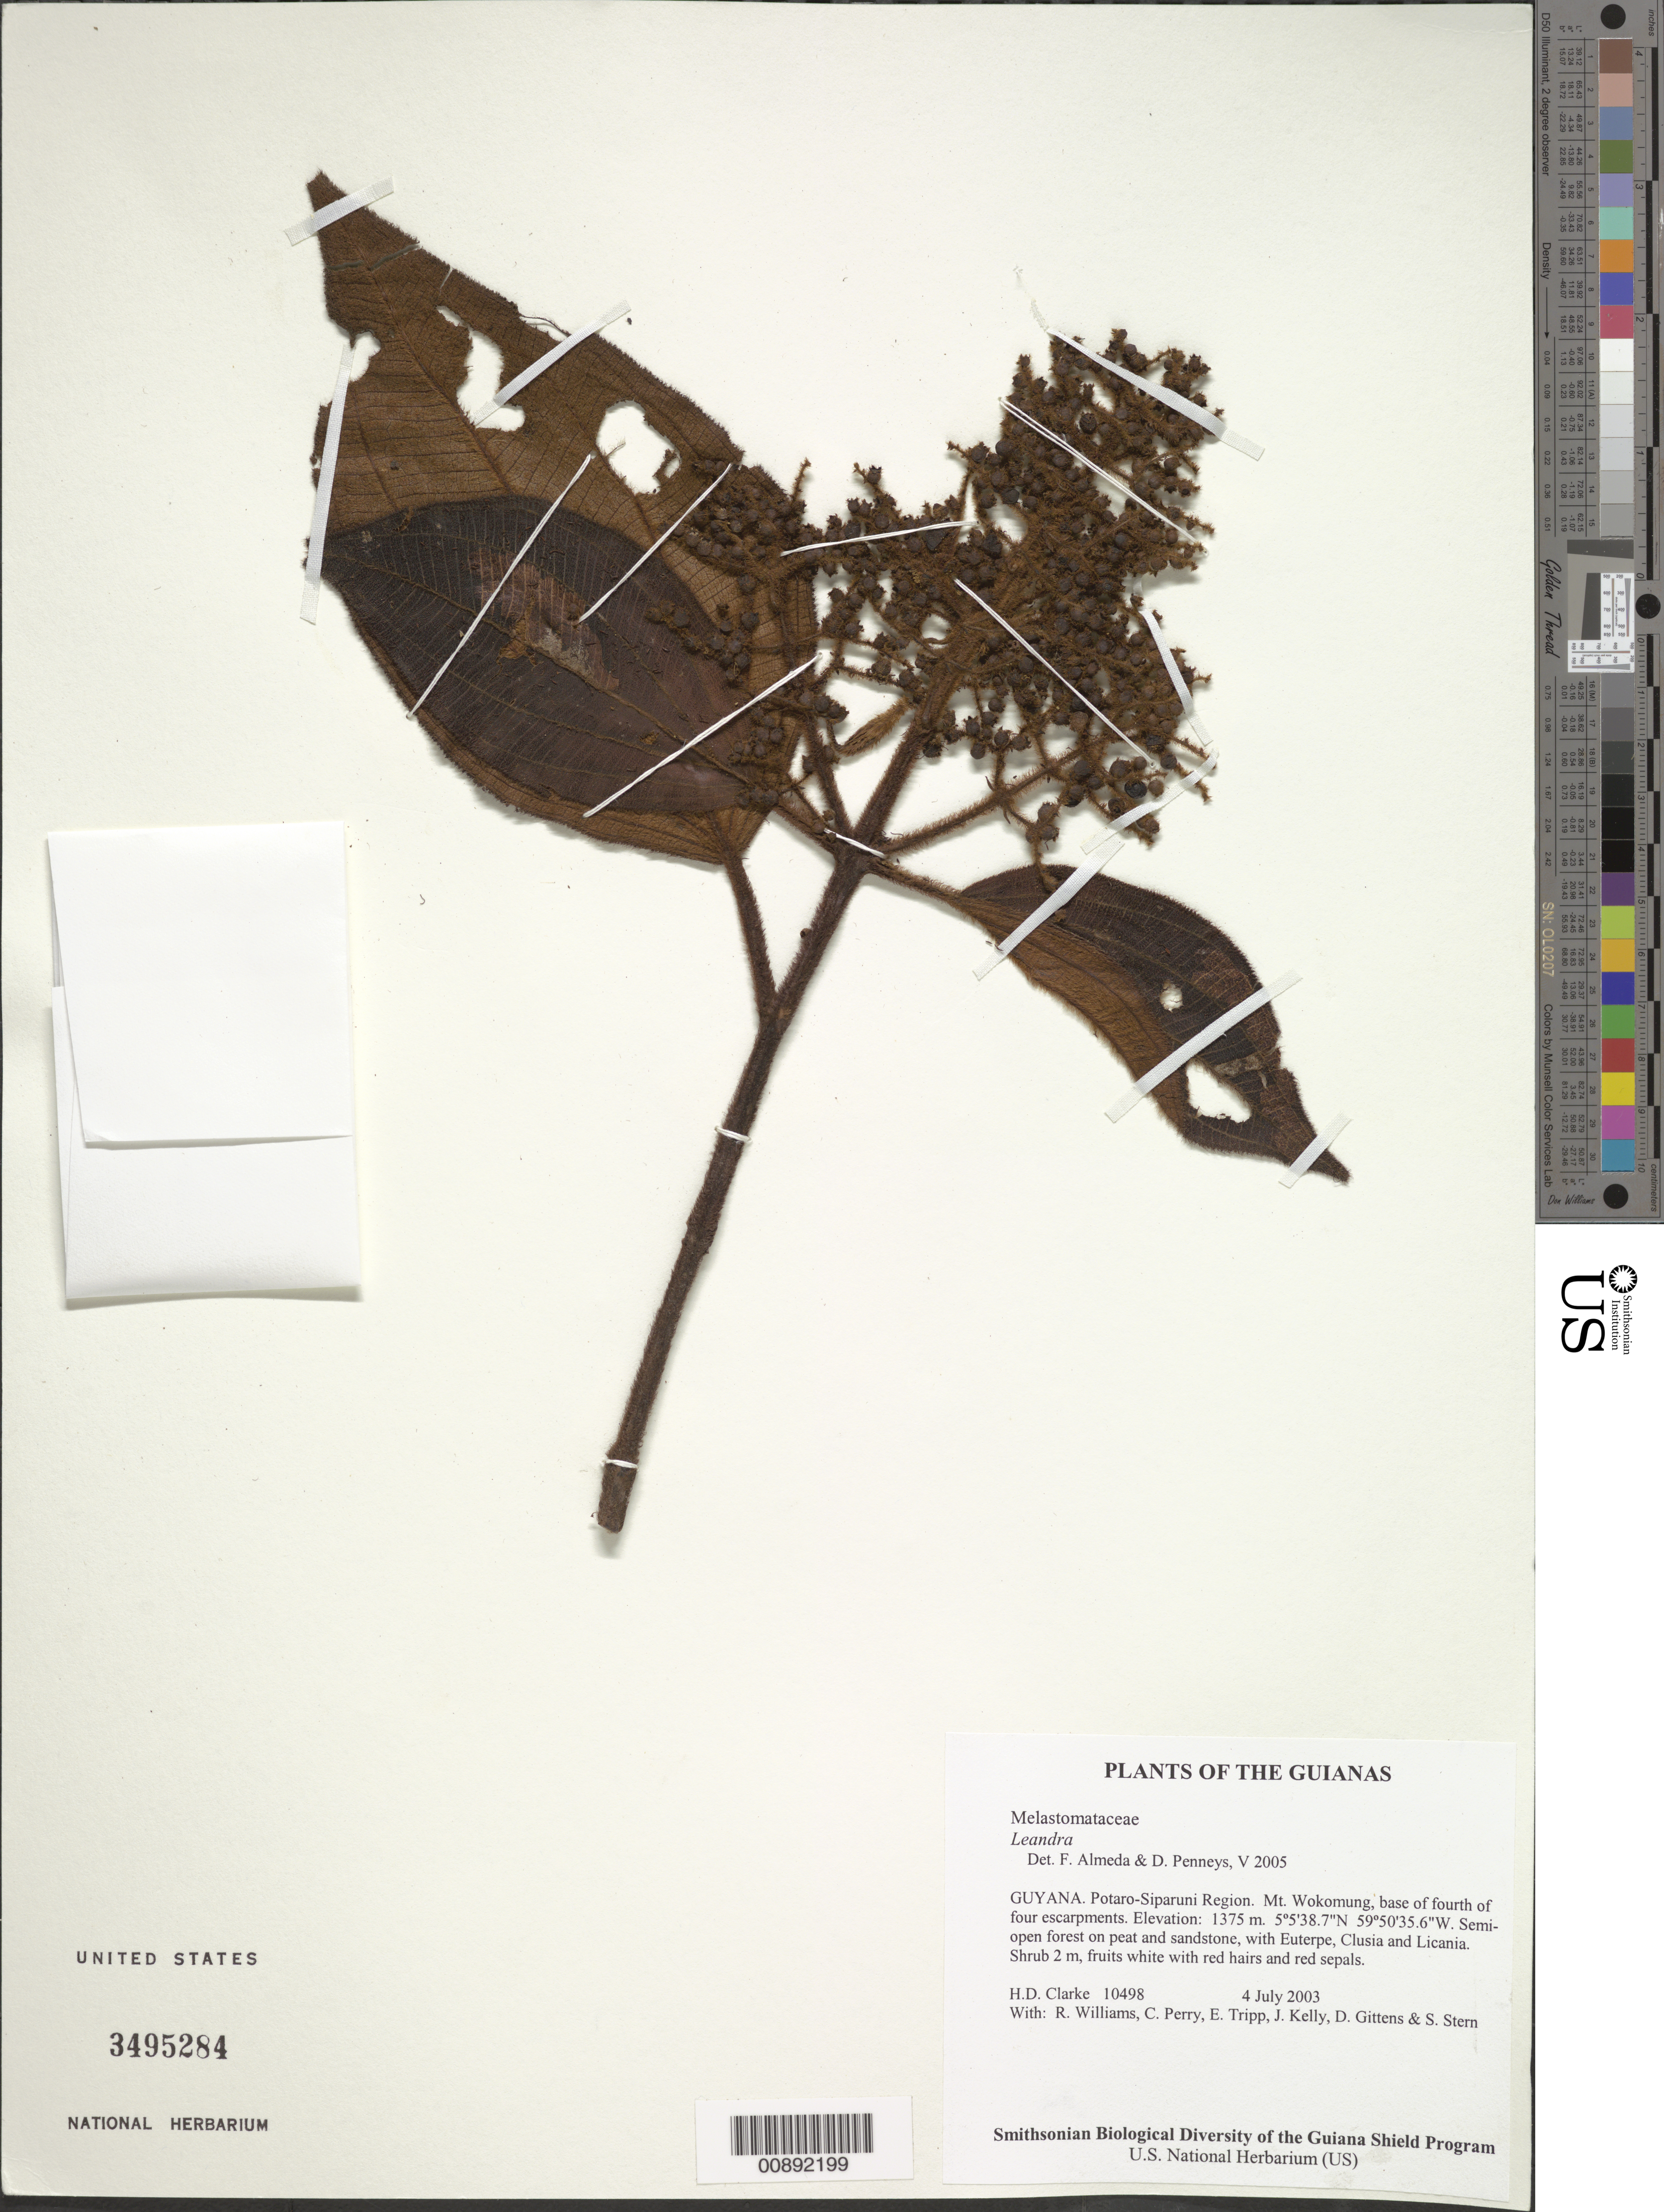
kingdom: Plantae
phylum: Tracheophyta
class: Magnoliopsida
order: Myrtales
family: Melastomataceae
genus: Leandra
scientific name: Leandra sp.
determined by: Almeda, F.; Penneys, D. S.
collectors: H. D. Clarke, R. Williams, C. Perry, E. Tripp, J. Kelly, D. Gittens & S. R. Stern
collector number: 10498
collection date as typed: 4 July 2003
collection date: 2003-07-04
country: Guyana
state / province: Potaro-Siparuni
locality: Mt. Wokomung, base of fourth of four escarpments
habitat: Semi-open forest on peat and sandstone, with Euterpe, Clusia and Licania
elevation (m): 1375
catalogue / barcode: US 3495284